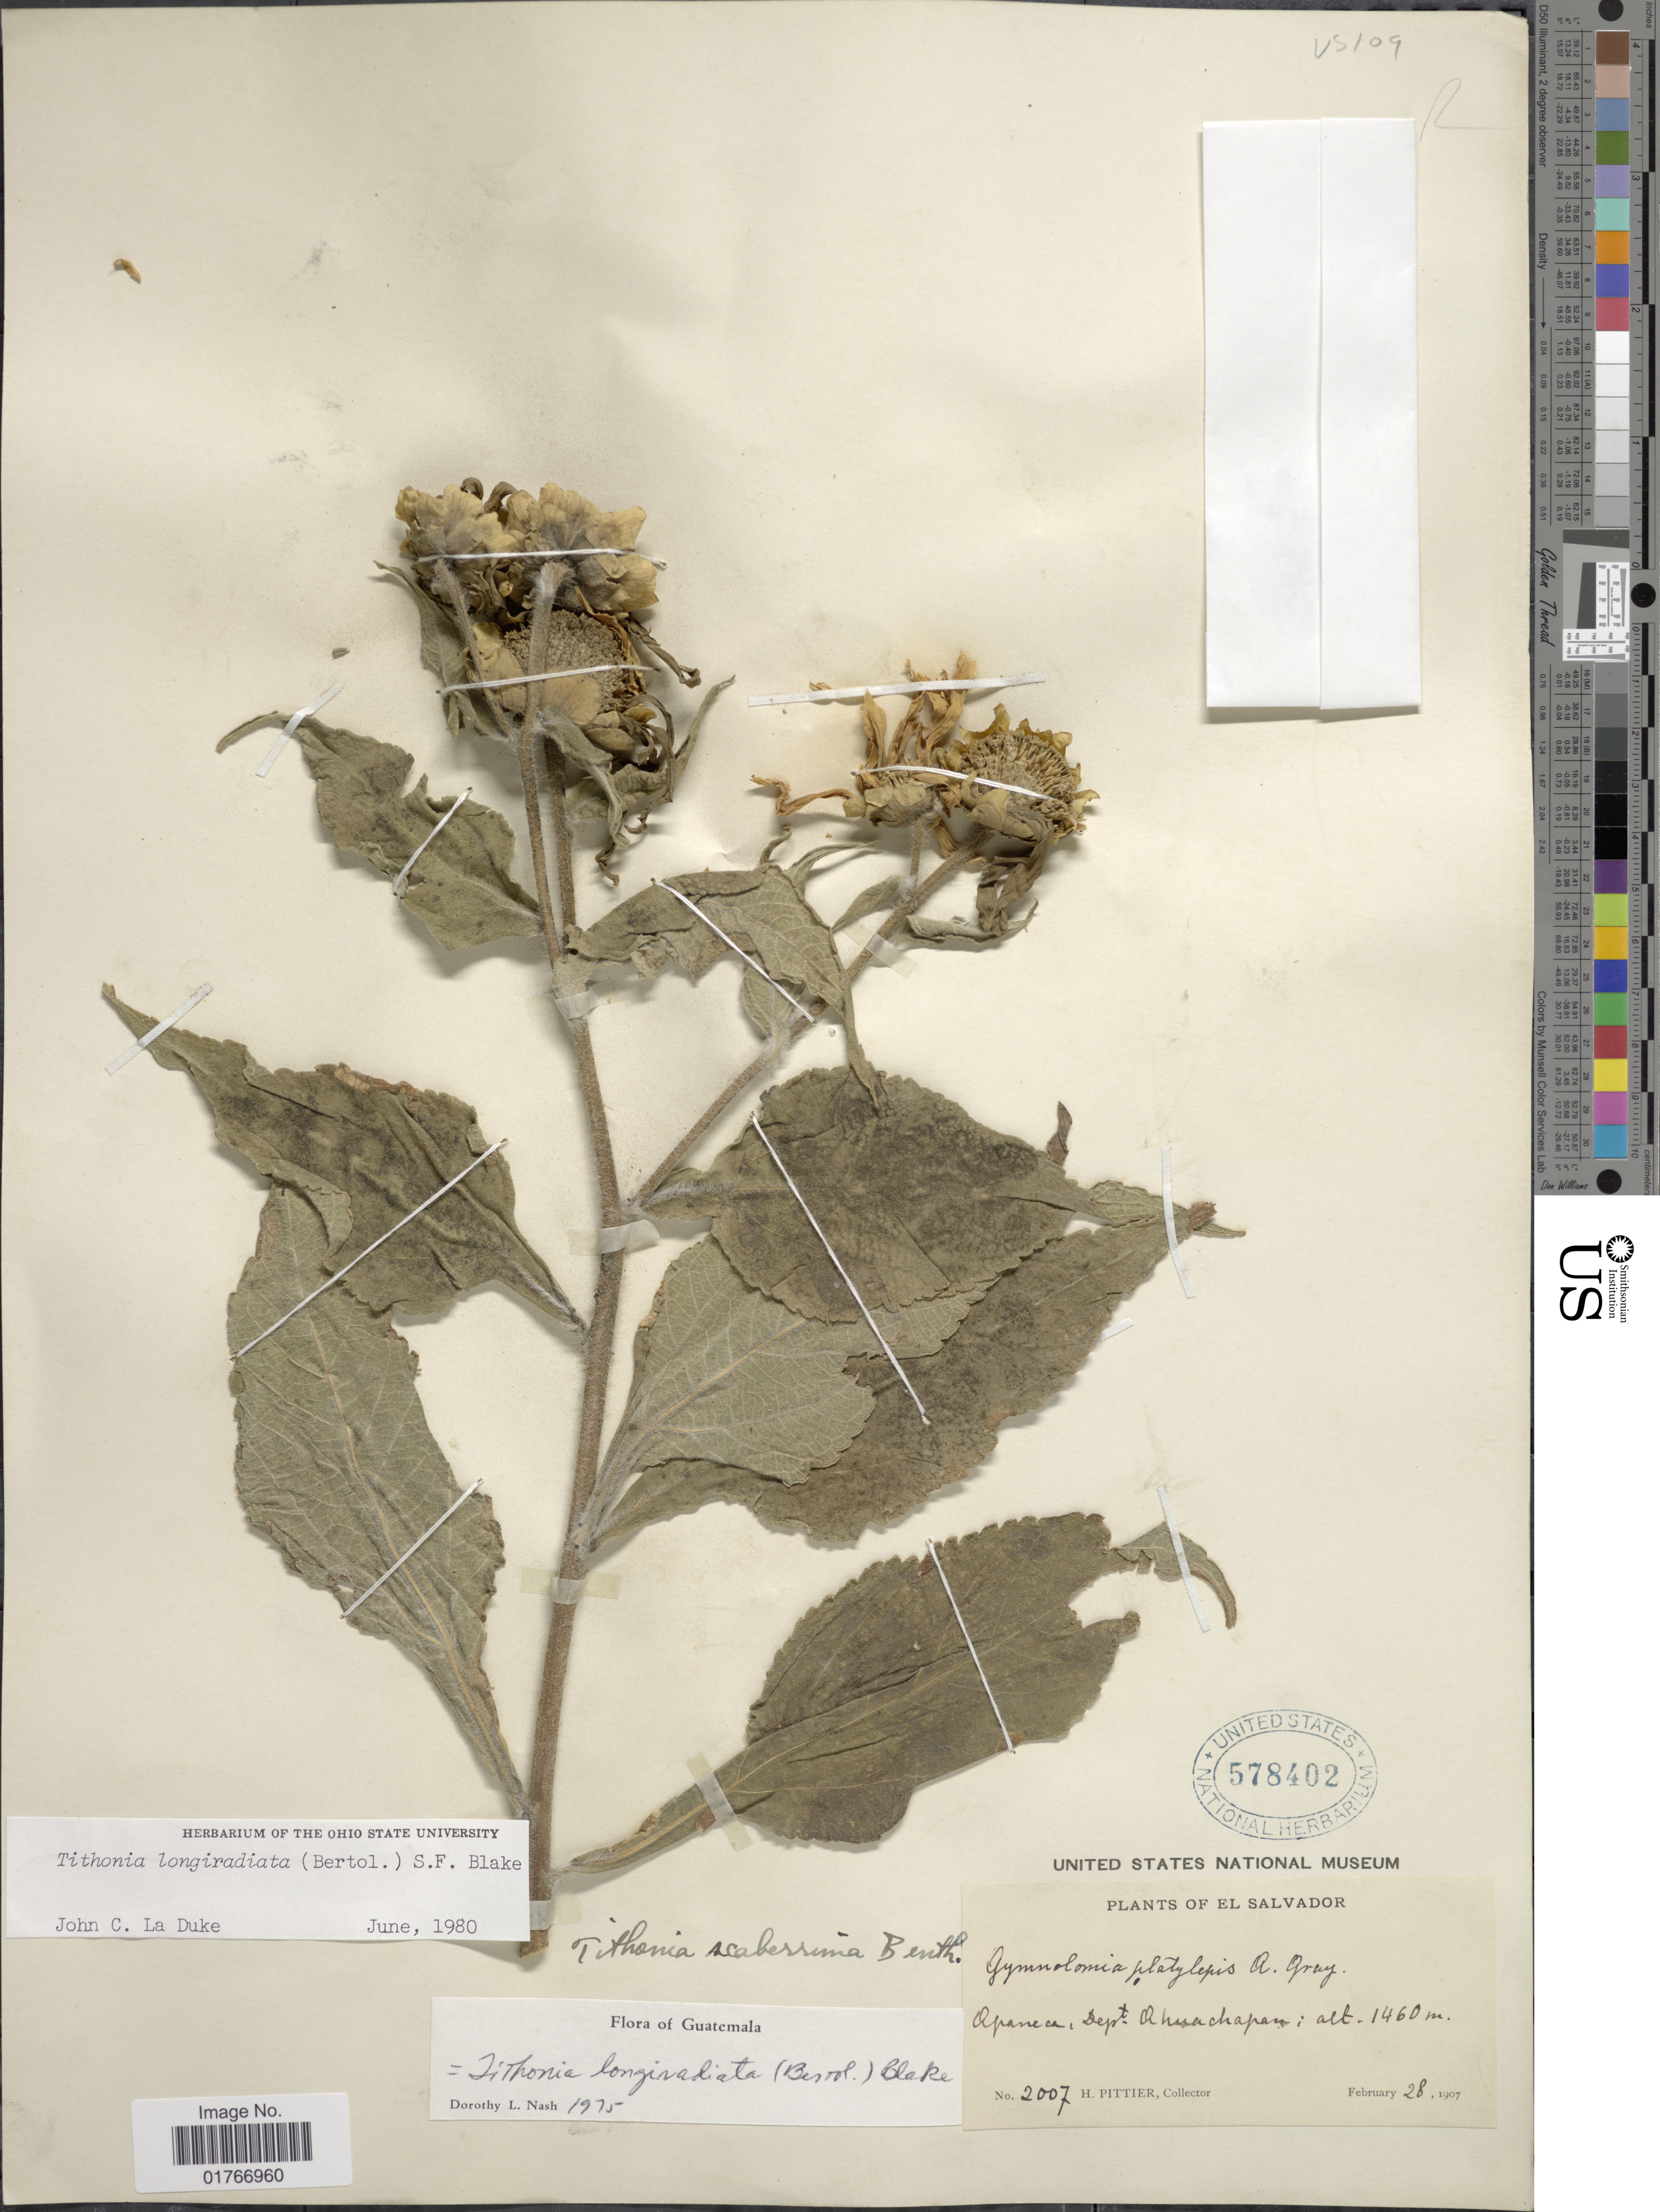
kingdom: Plantae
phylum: Tracheophyta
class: Magnoliopsida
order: Asterales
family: Asteraceae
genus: Tithonia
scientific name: Tithonia longiradiata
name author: (Bertol.) S.F. Blake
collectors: H. F. Pittier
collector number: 2007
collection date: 1907-02-28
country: El Salvador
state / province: Ahuachapan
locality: Apaneca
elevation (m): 1460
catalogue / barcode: US 578402